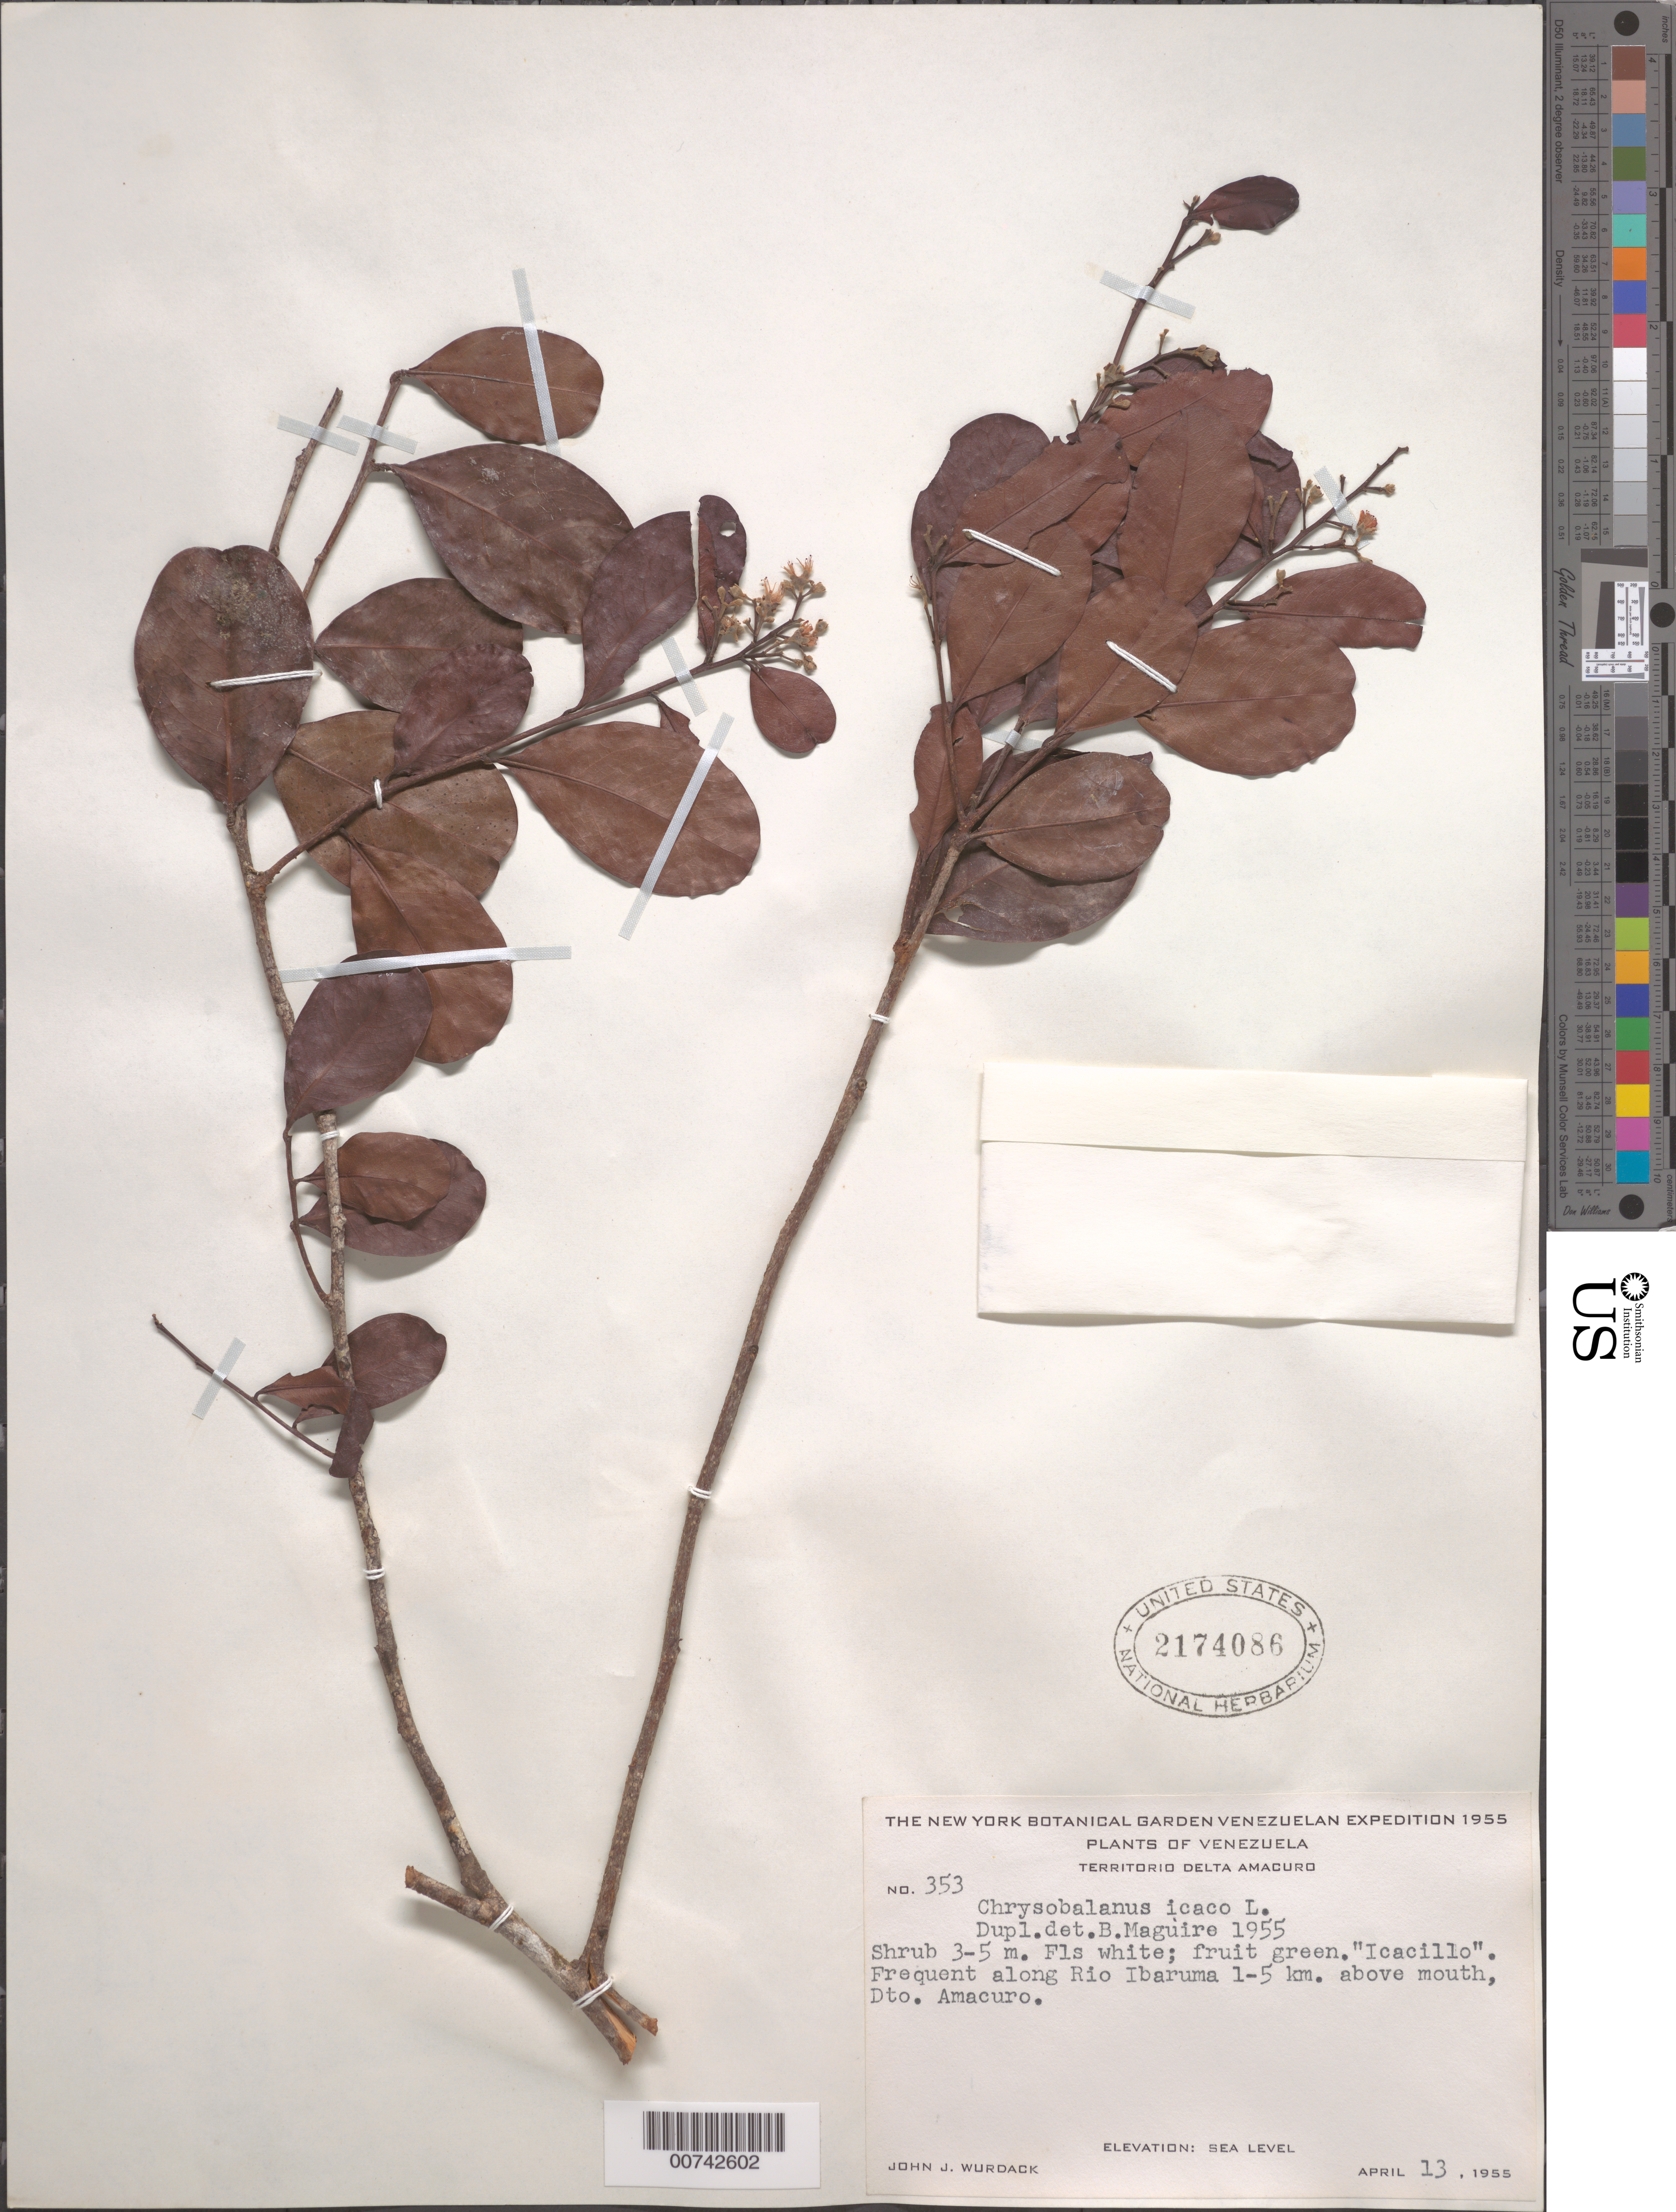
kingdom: Plantae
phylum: Tracheophyta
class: Magnoliopsida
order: Malpighiales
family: Chrysobalanaceae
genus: Chrysobalanus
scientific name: Chrysobalanus icaco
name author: L.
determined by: Maguire, Bassett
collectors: J. J. Wurdack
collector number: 353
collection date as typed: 13-Apr-55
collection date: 1955-04-13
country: Venezuela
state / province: Delta Amacuro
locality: Río Ibaruma, 1-5 km above mouth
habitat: Along Rio Ibaruma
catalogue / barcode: US 2174086